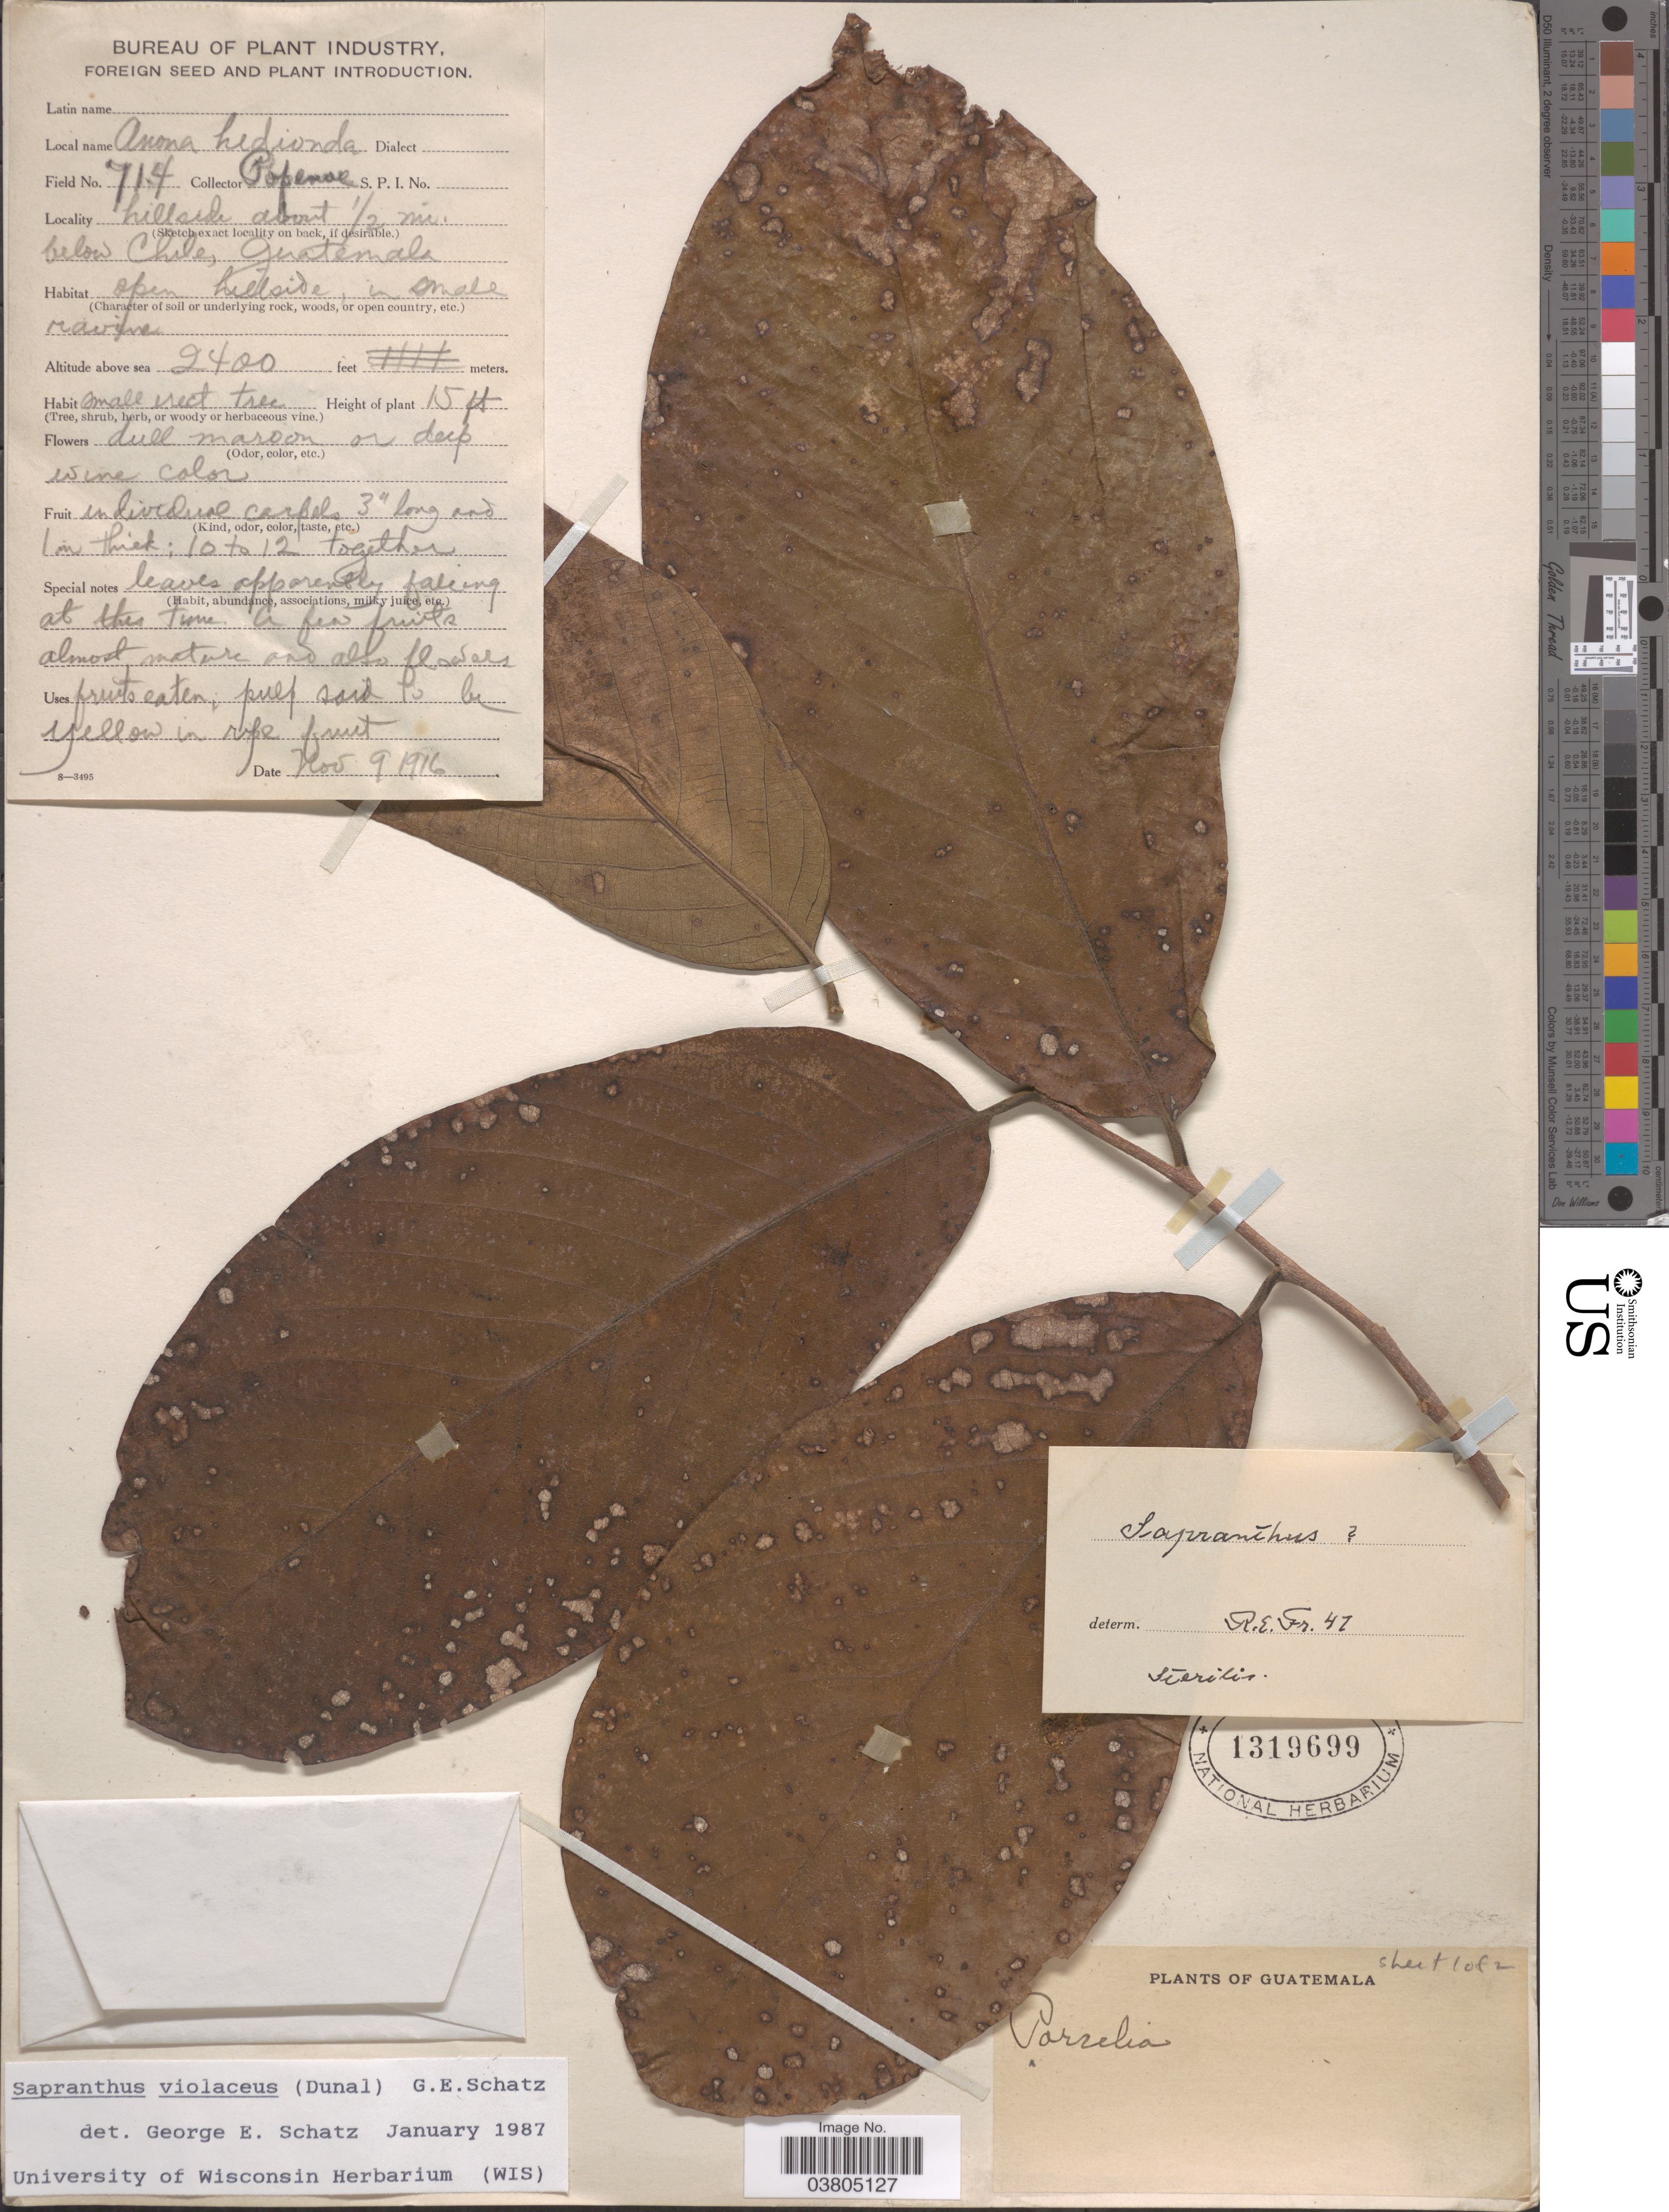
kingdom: Plantae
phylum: Tracheophyta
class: Magnoliopsida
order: Magnoliales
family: Annonaceae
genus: Sapranthus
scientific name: Sapranthus violaceus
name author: (Dunal) Saff.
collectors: -- Popenoe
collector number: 714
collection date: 1916-11-09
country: Guatemala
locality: Hillside about ½ mi. below Chile.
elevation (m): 732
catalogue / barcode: US 1319699